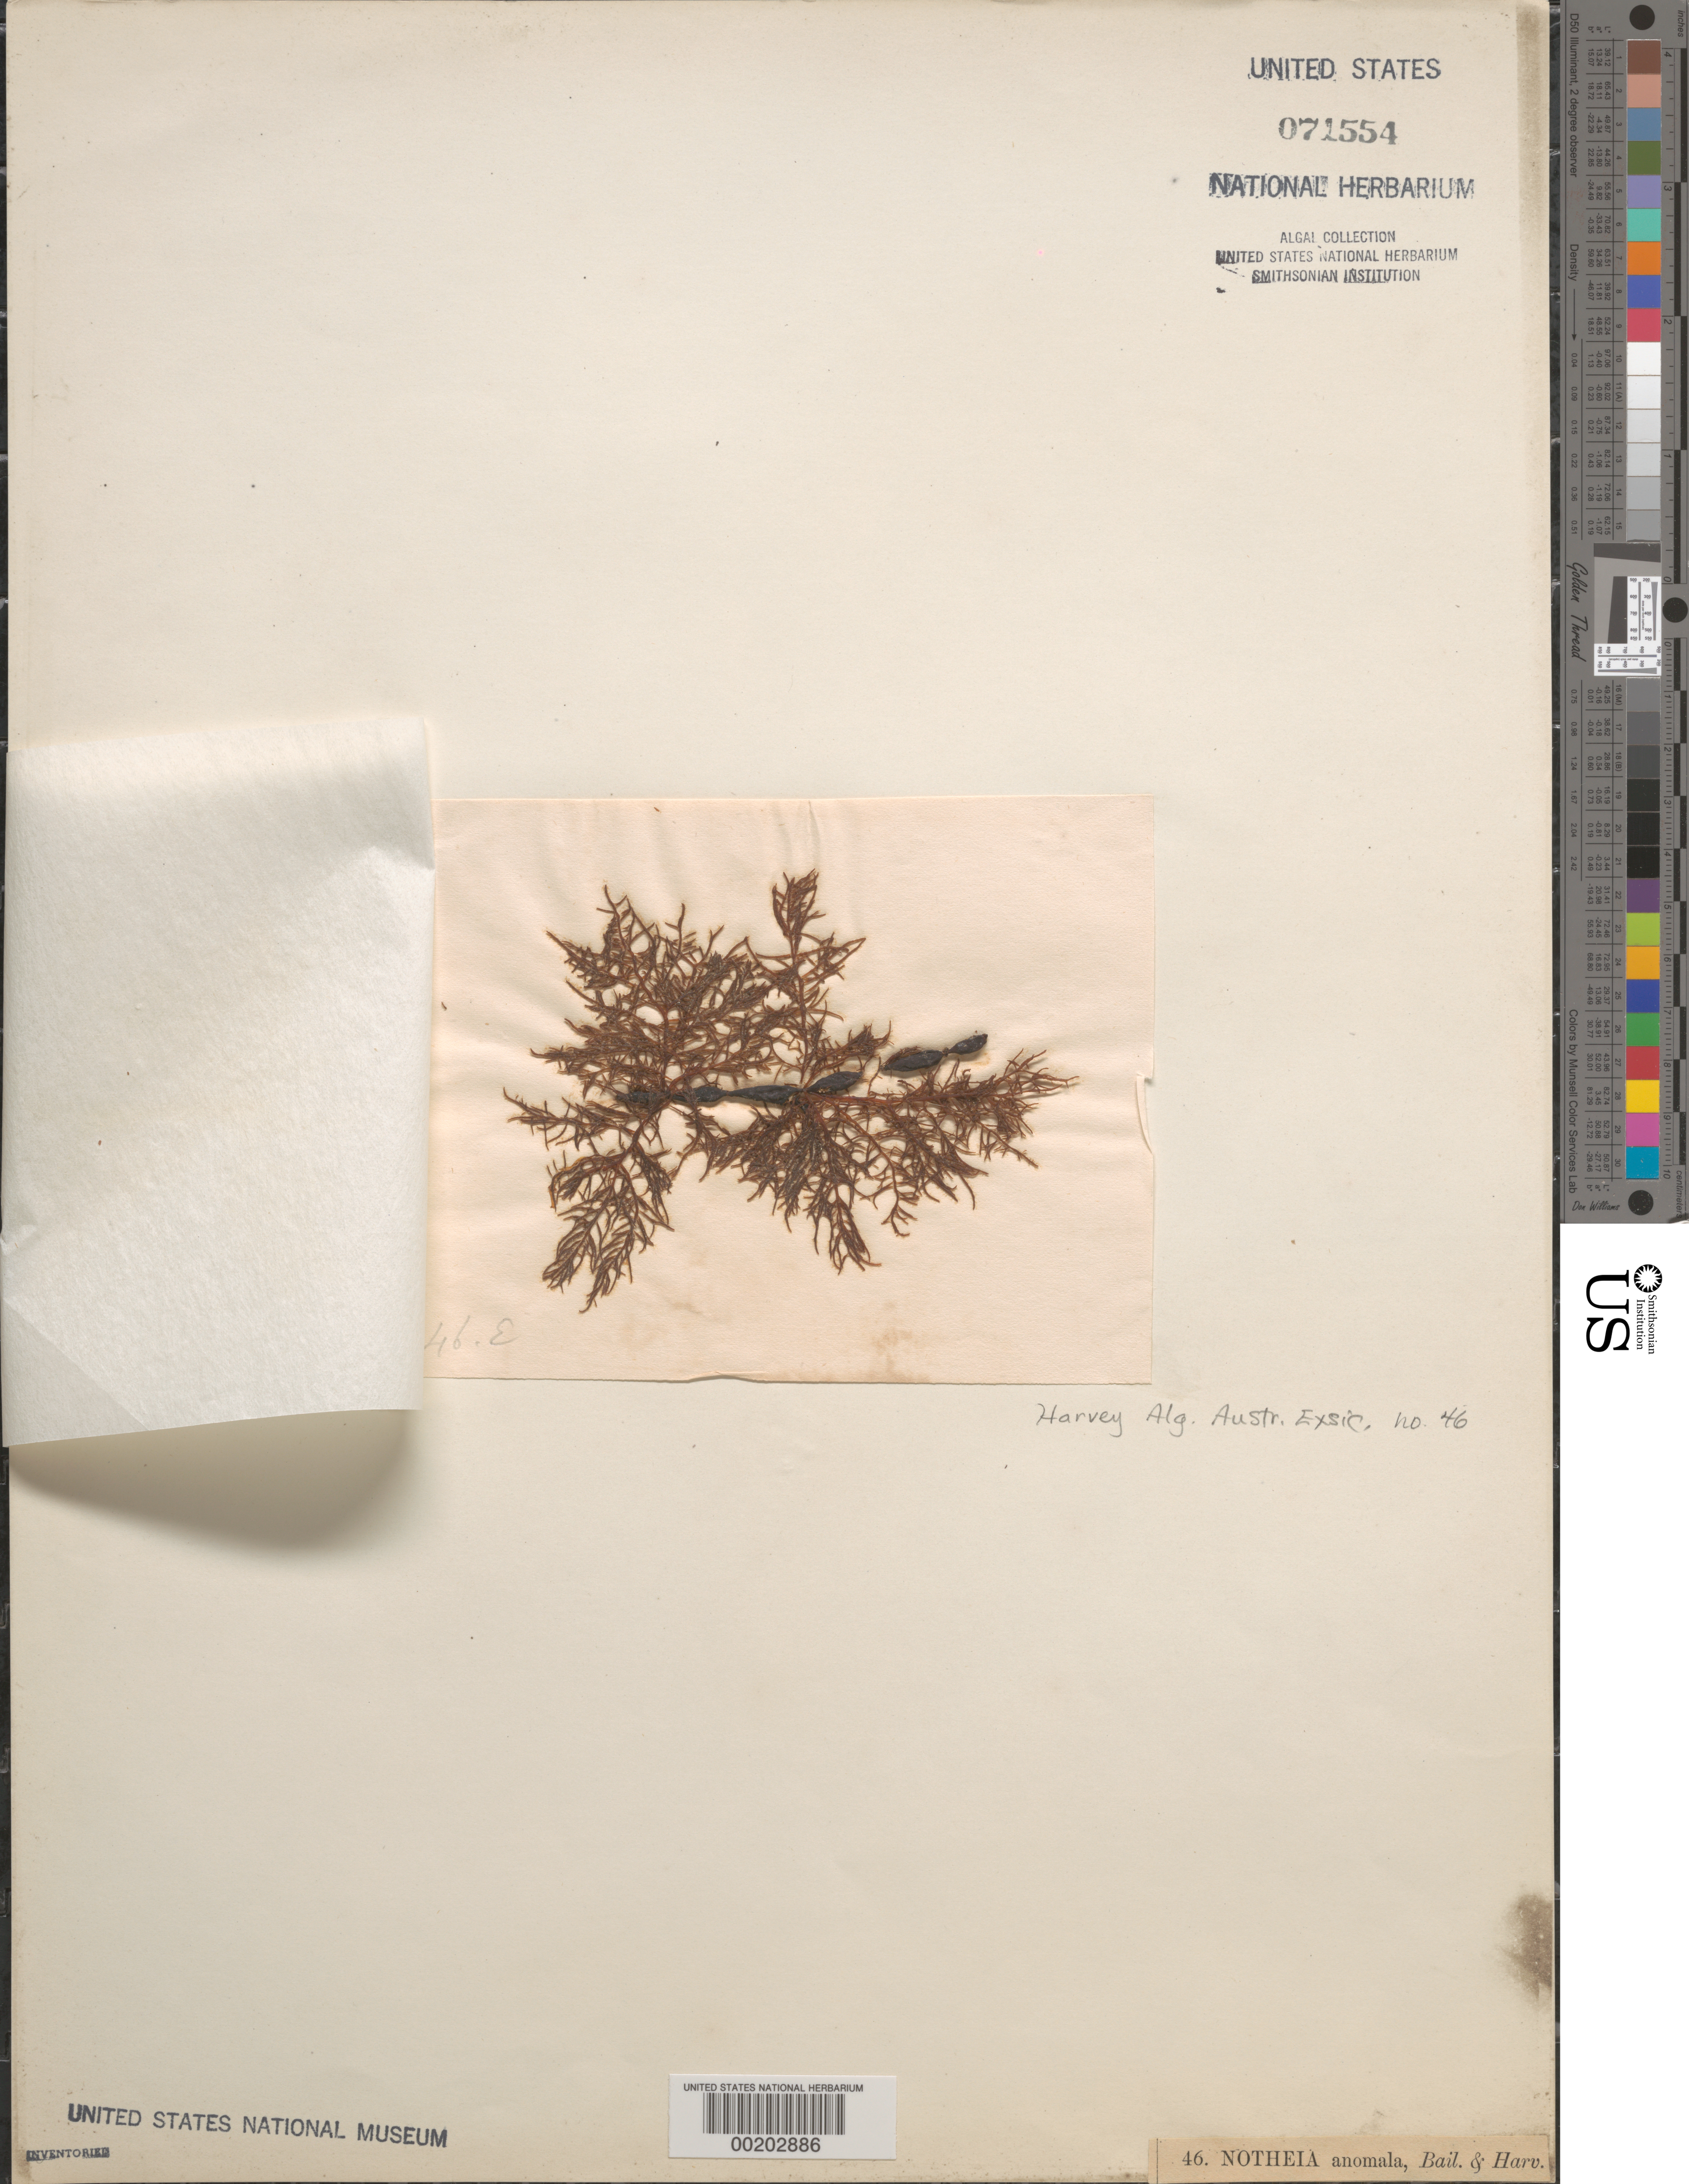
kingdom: Chromista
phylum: Ochrophyta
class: Phaeophyceae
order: Fucales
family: Notheiaceae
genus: Notheia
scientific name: Notheia anomala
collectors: W. Harvey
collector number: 46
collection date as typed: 1854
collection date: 1854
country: Australia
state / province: Western Australia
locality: Princess Royal Harbor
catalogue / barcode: US 71554